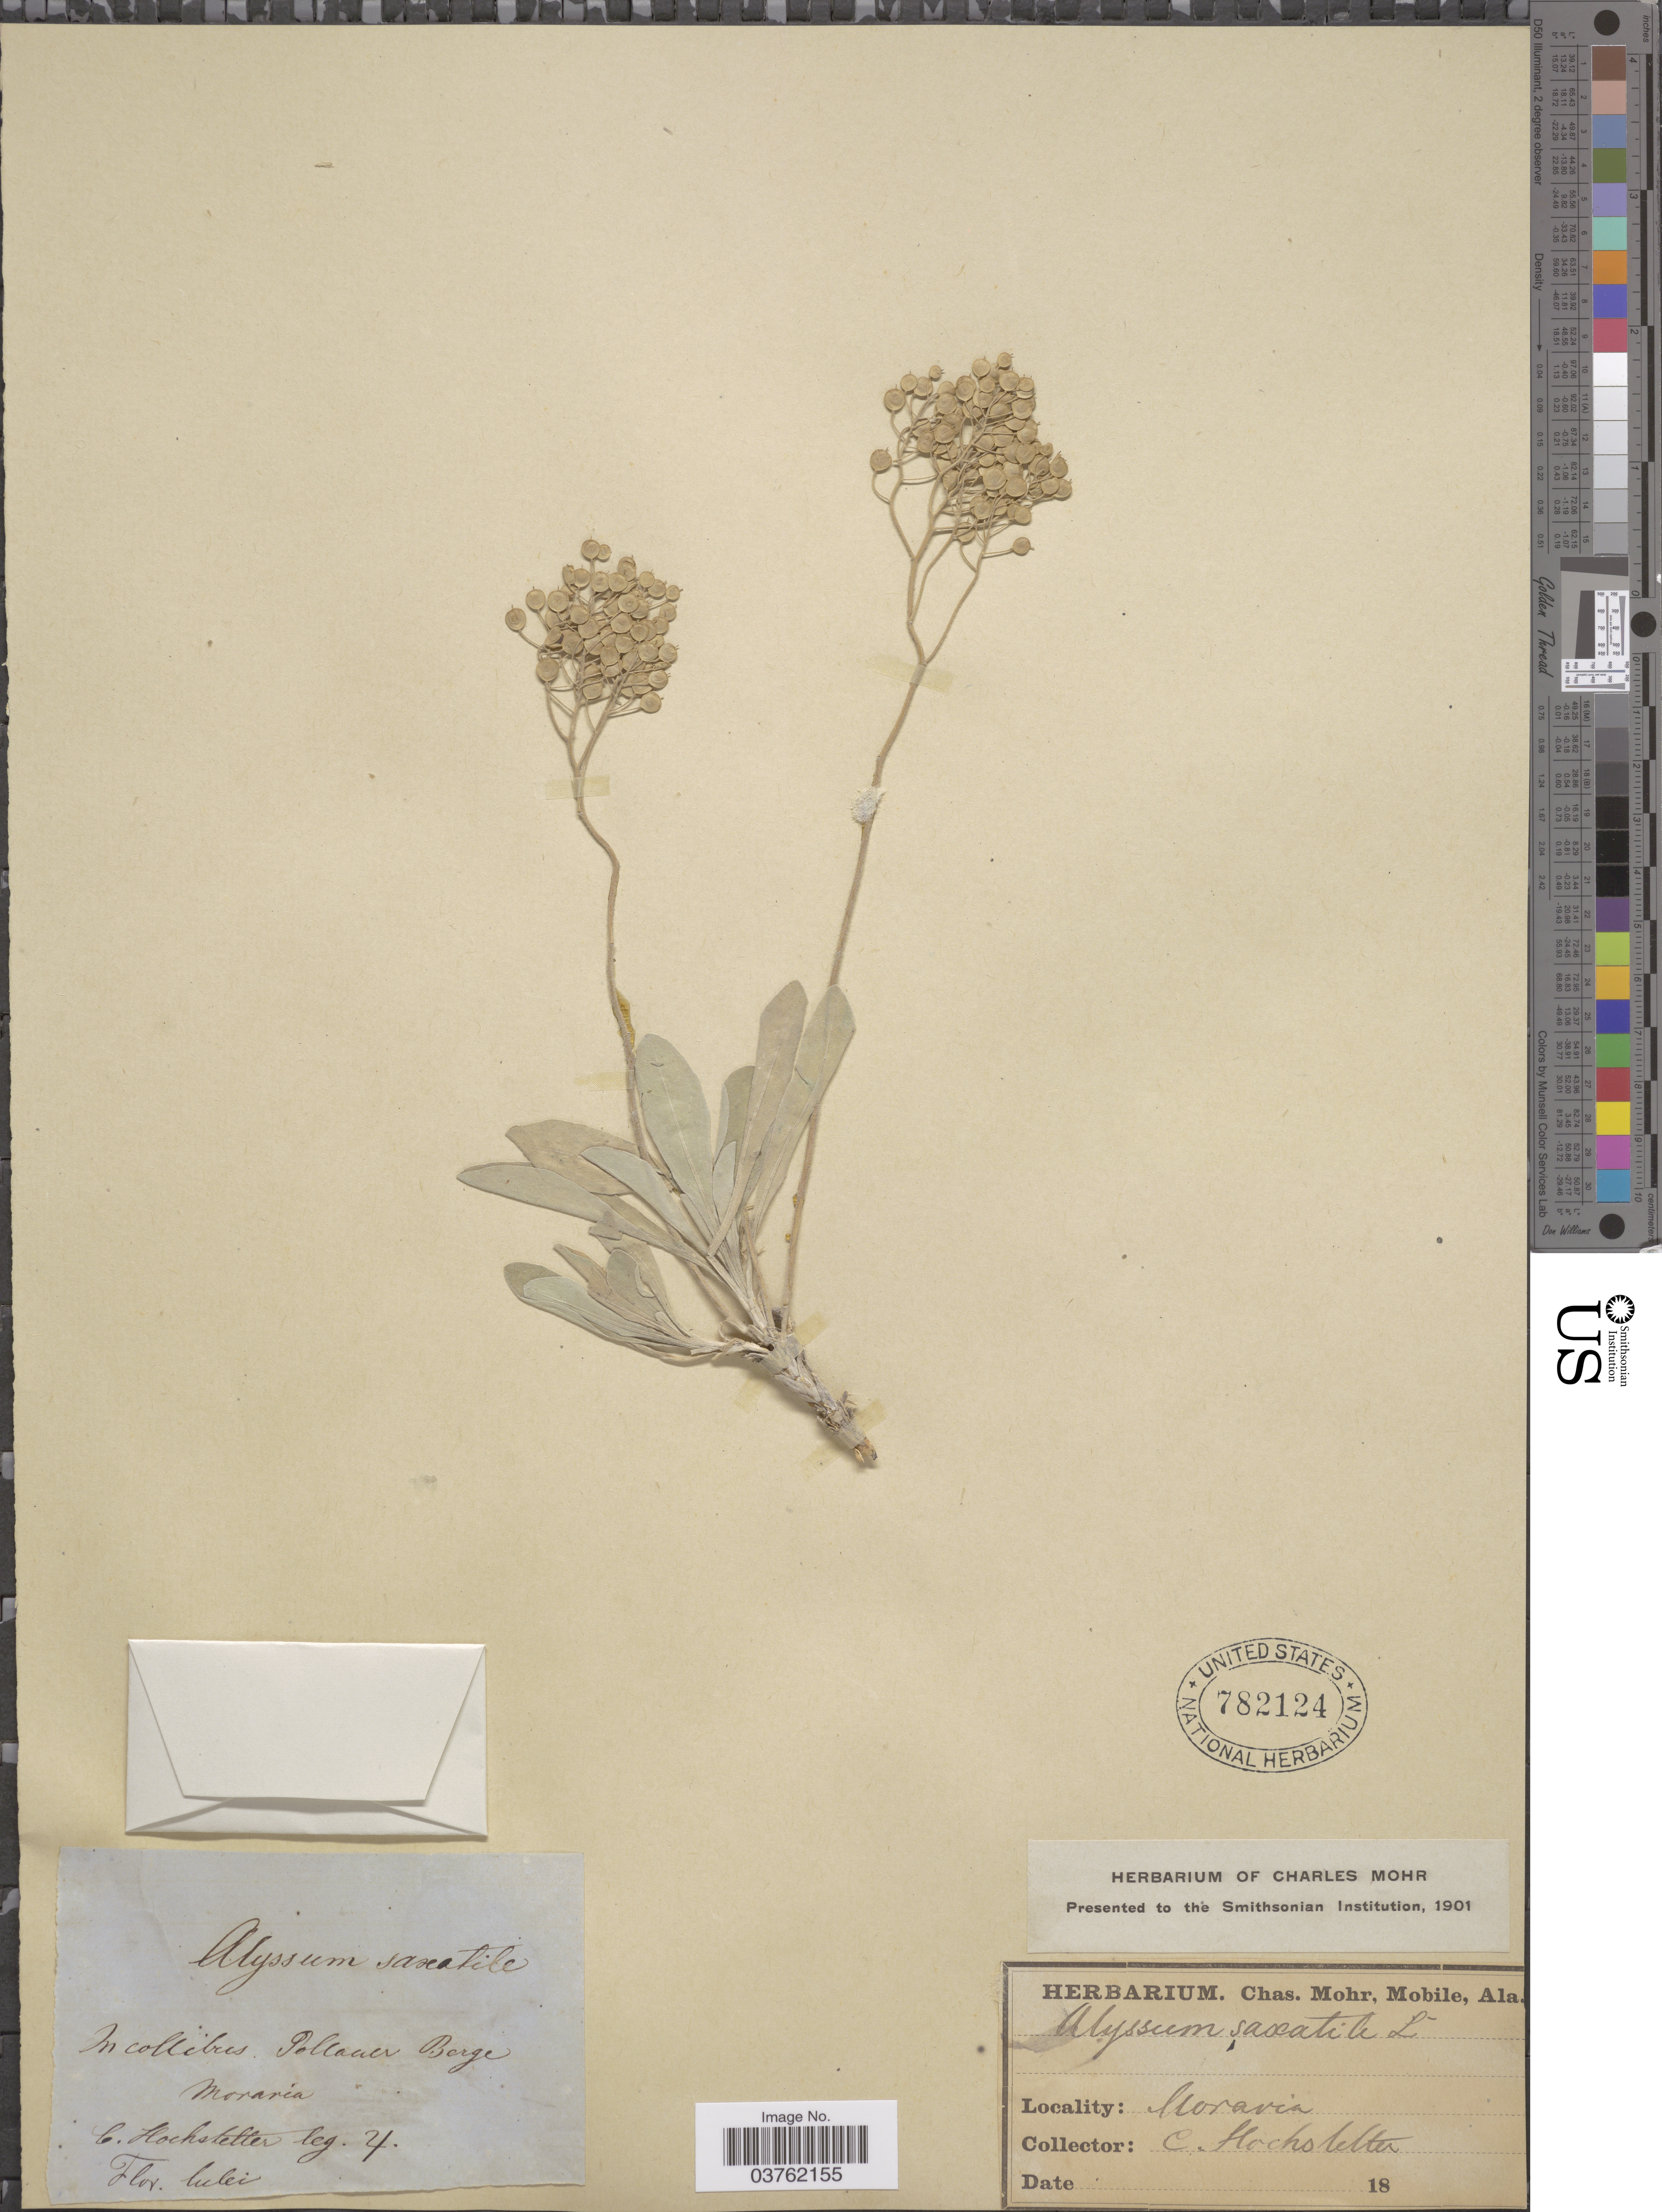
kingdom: Plantae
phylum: Tracheophyta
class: Magnoliopsida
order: Brassicales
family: Brassicaceae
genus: Alyssum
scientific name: Alyssum saxatile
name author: L.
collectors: C. Hochstetter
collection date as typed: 18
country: Czechia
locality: Moravia. In collibus Pollauer Berge.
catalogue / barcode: US 782124